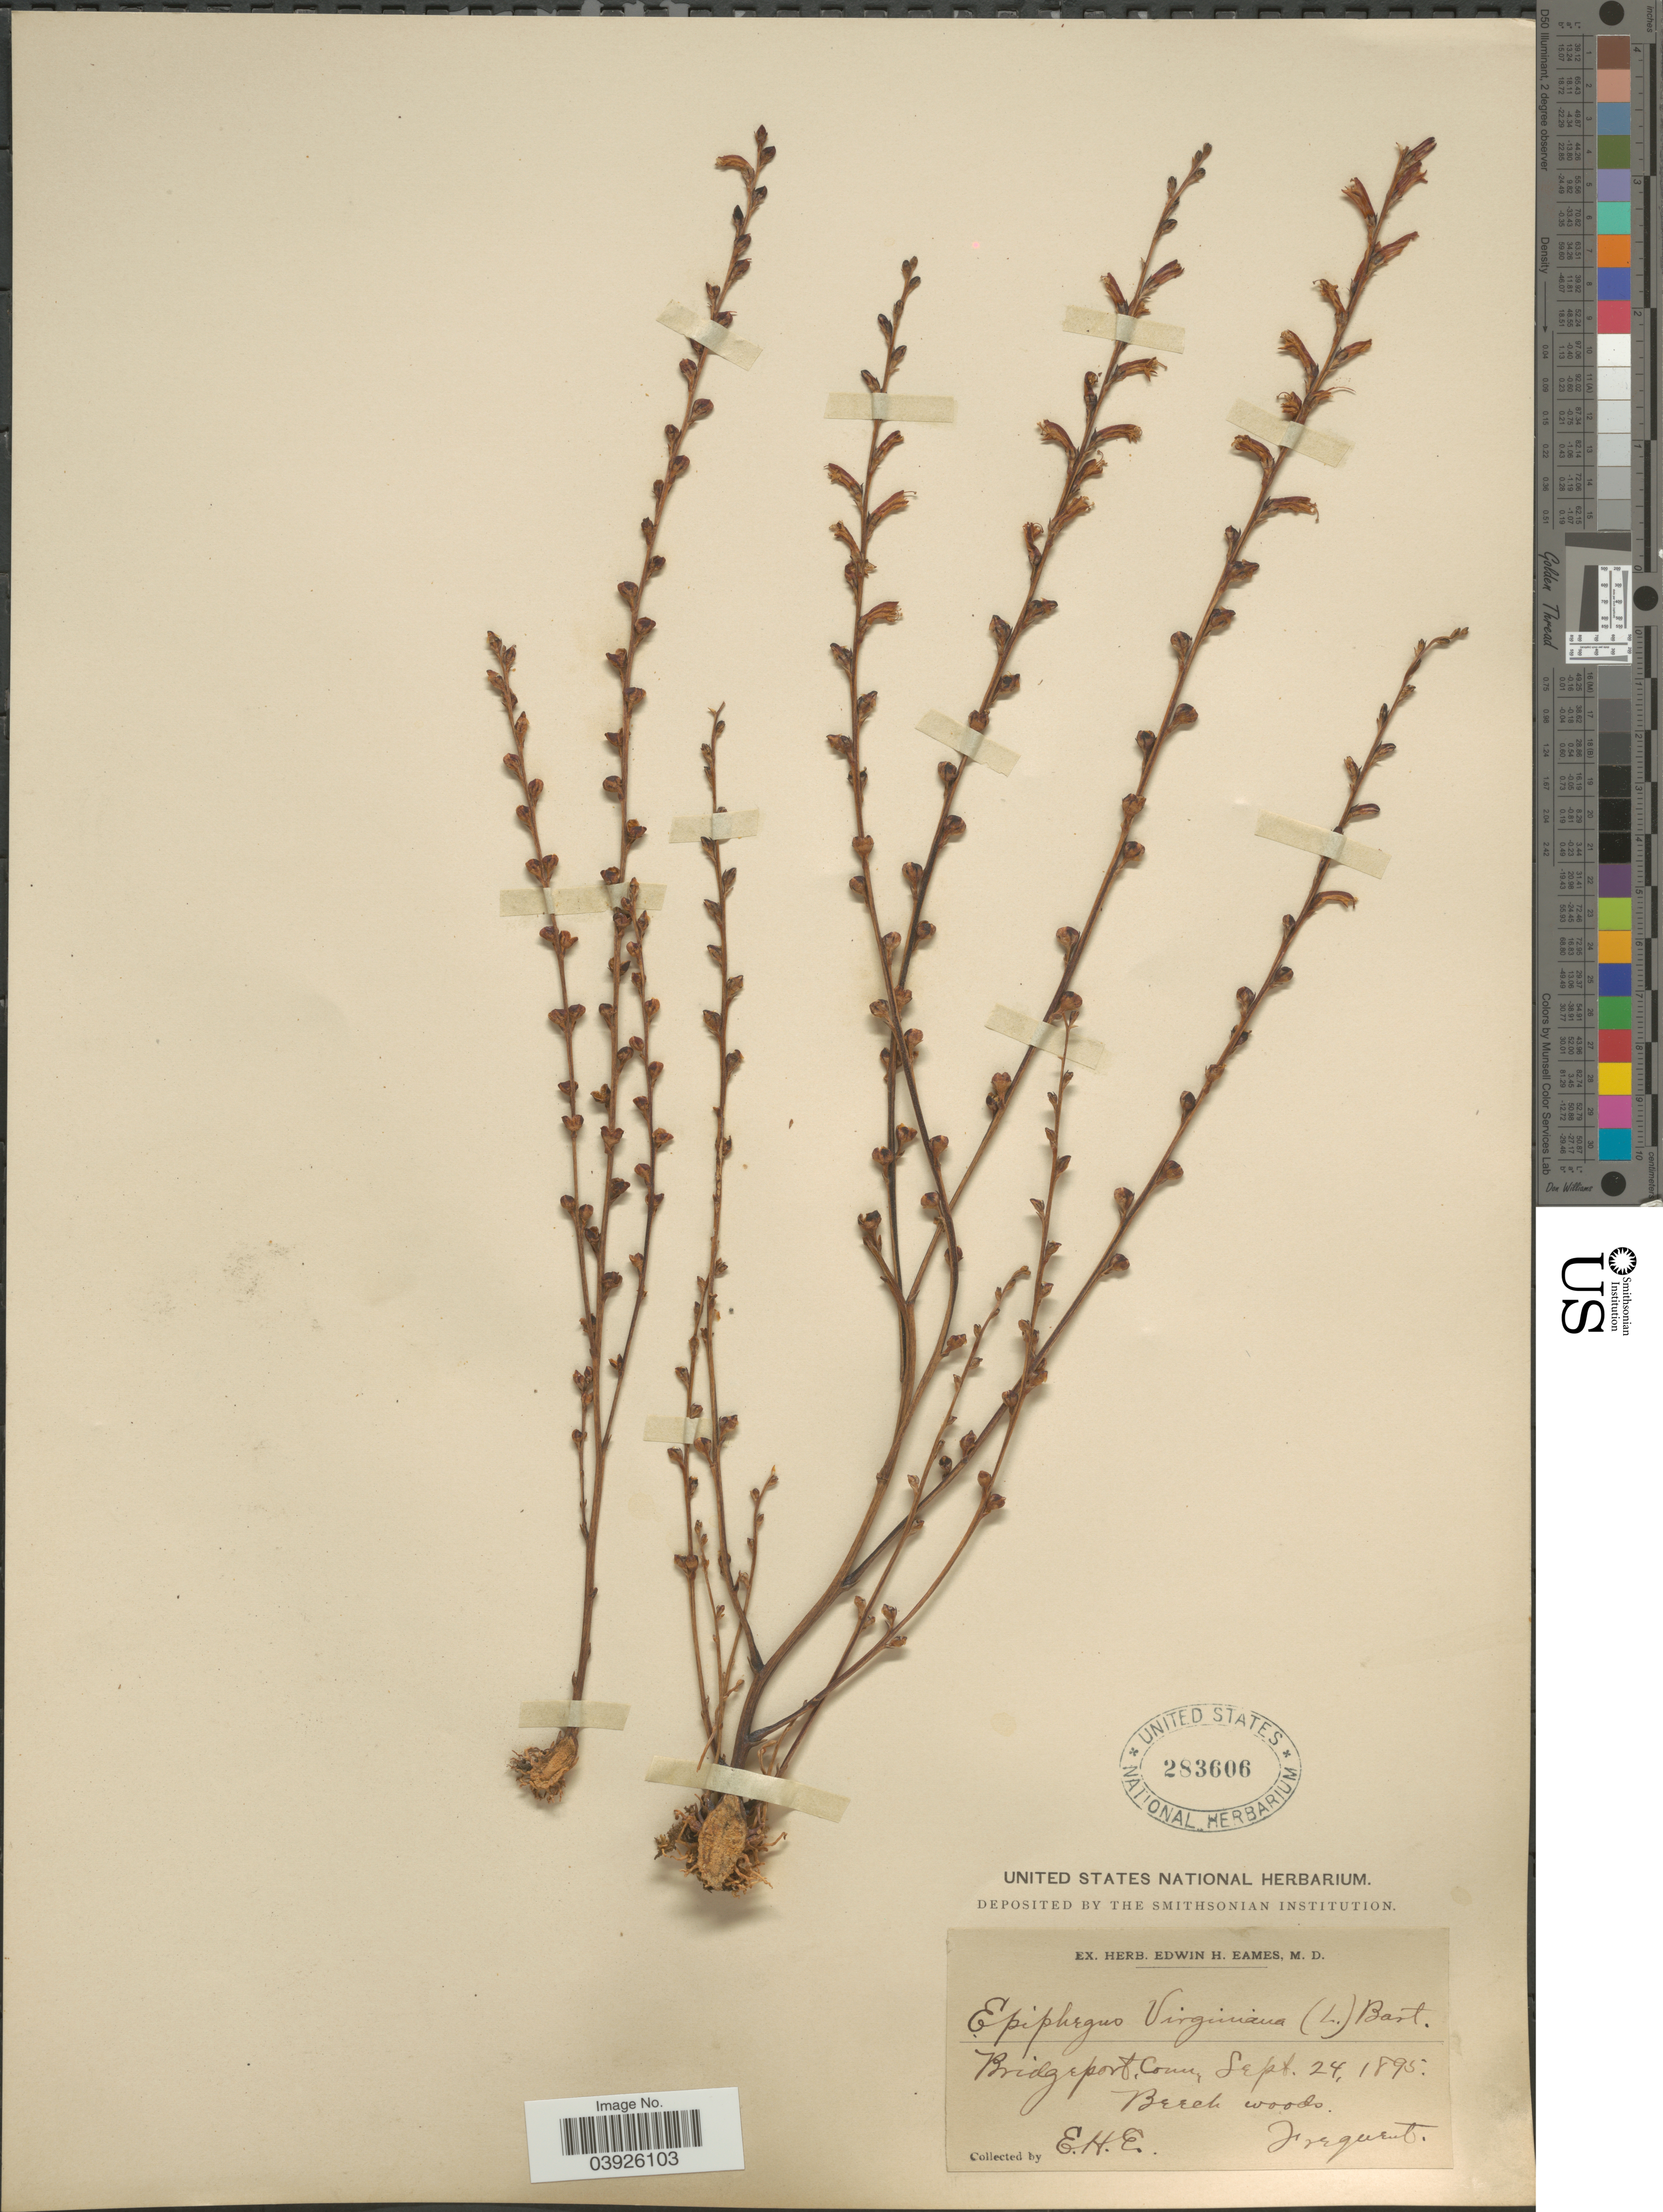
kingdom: Plantae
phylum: Tracheophyta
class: Magnoliopsida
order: Lamiales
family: Orobanchaceae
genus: Epifagus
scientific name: Epifagus virginiana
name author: (L.) W.P.C. Barton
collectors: E. H. Eames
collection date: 1895-09-24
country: United States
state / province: Connecticut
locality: Bridgeport.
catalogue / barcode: US 283606